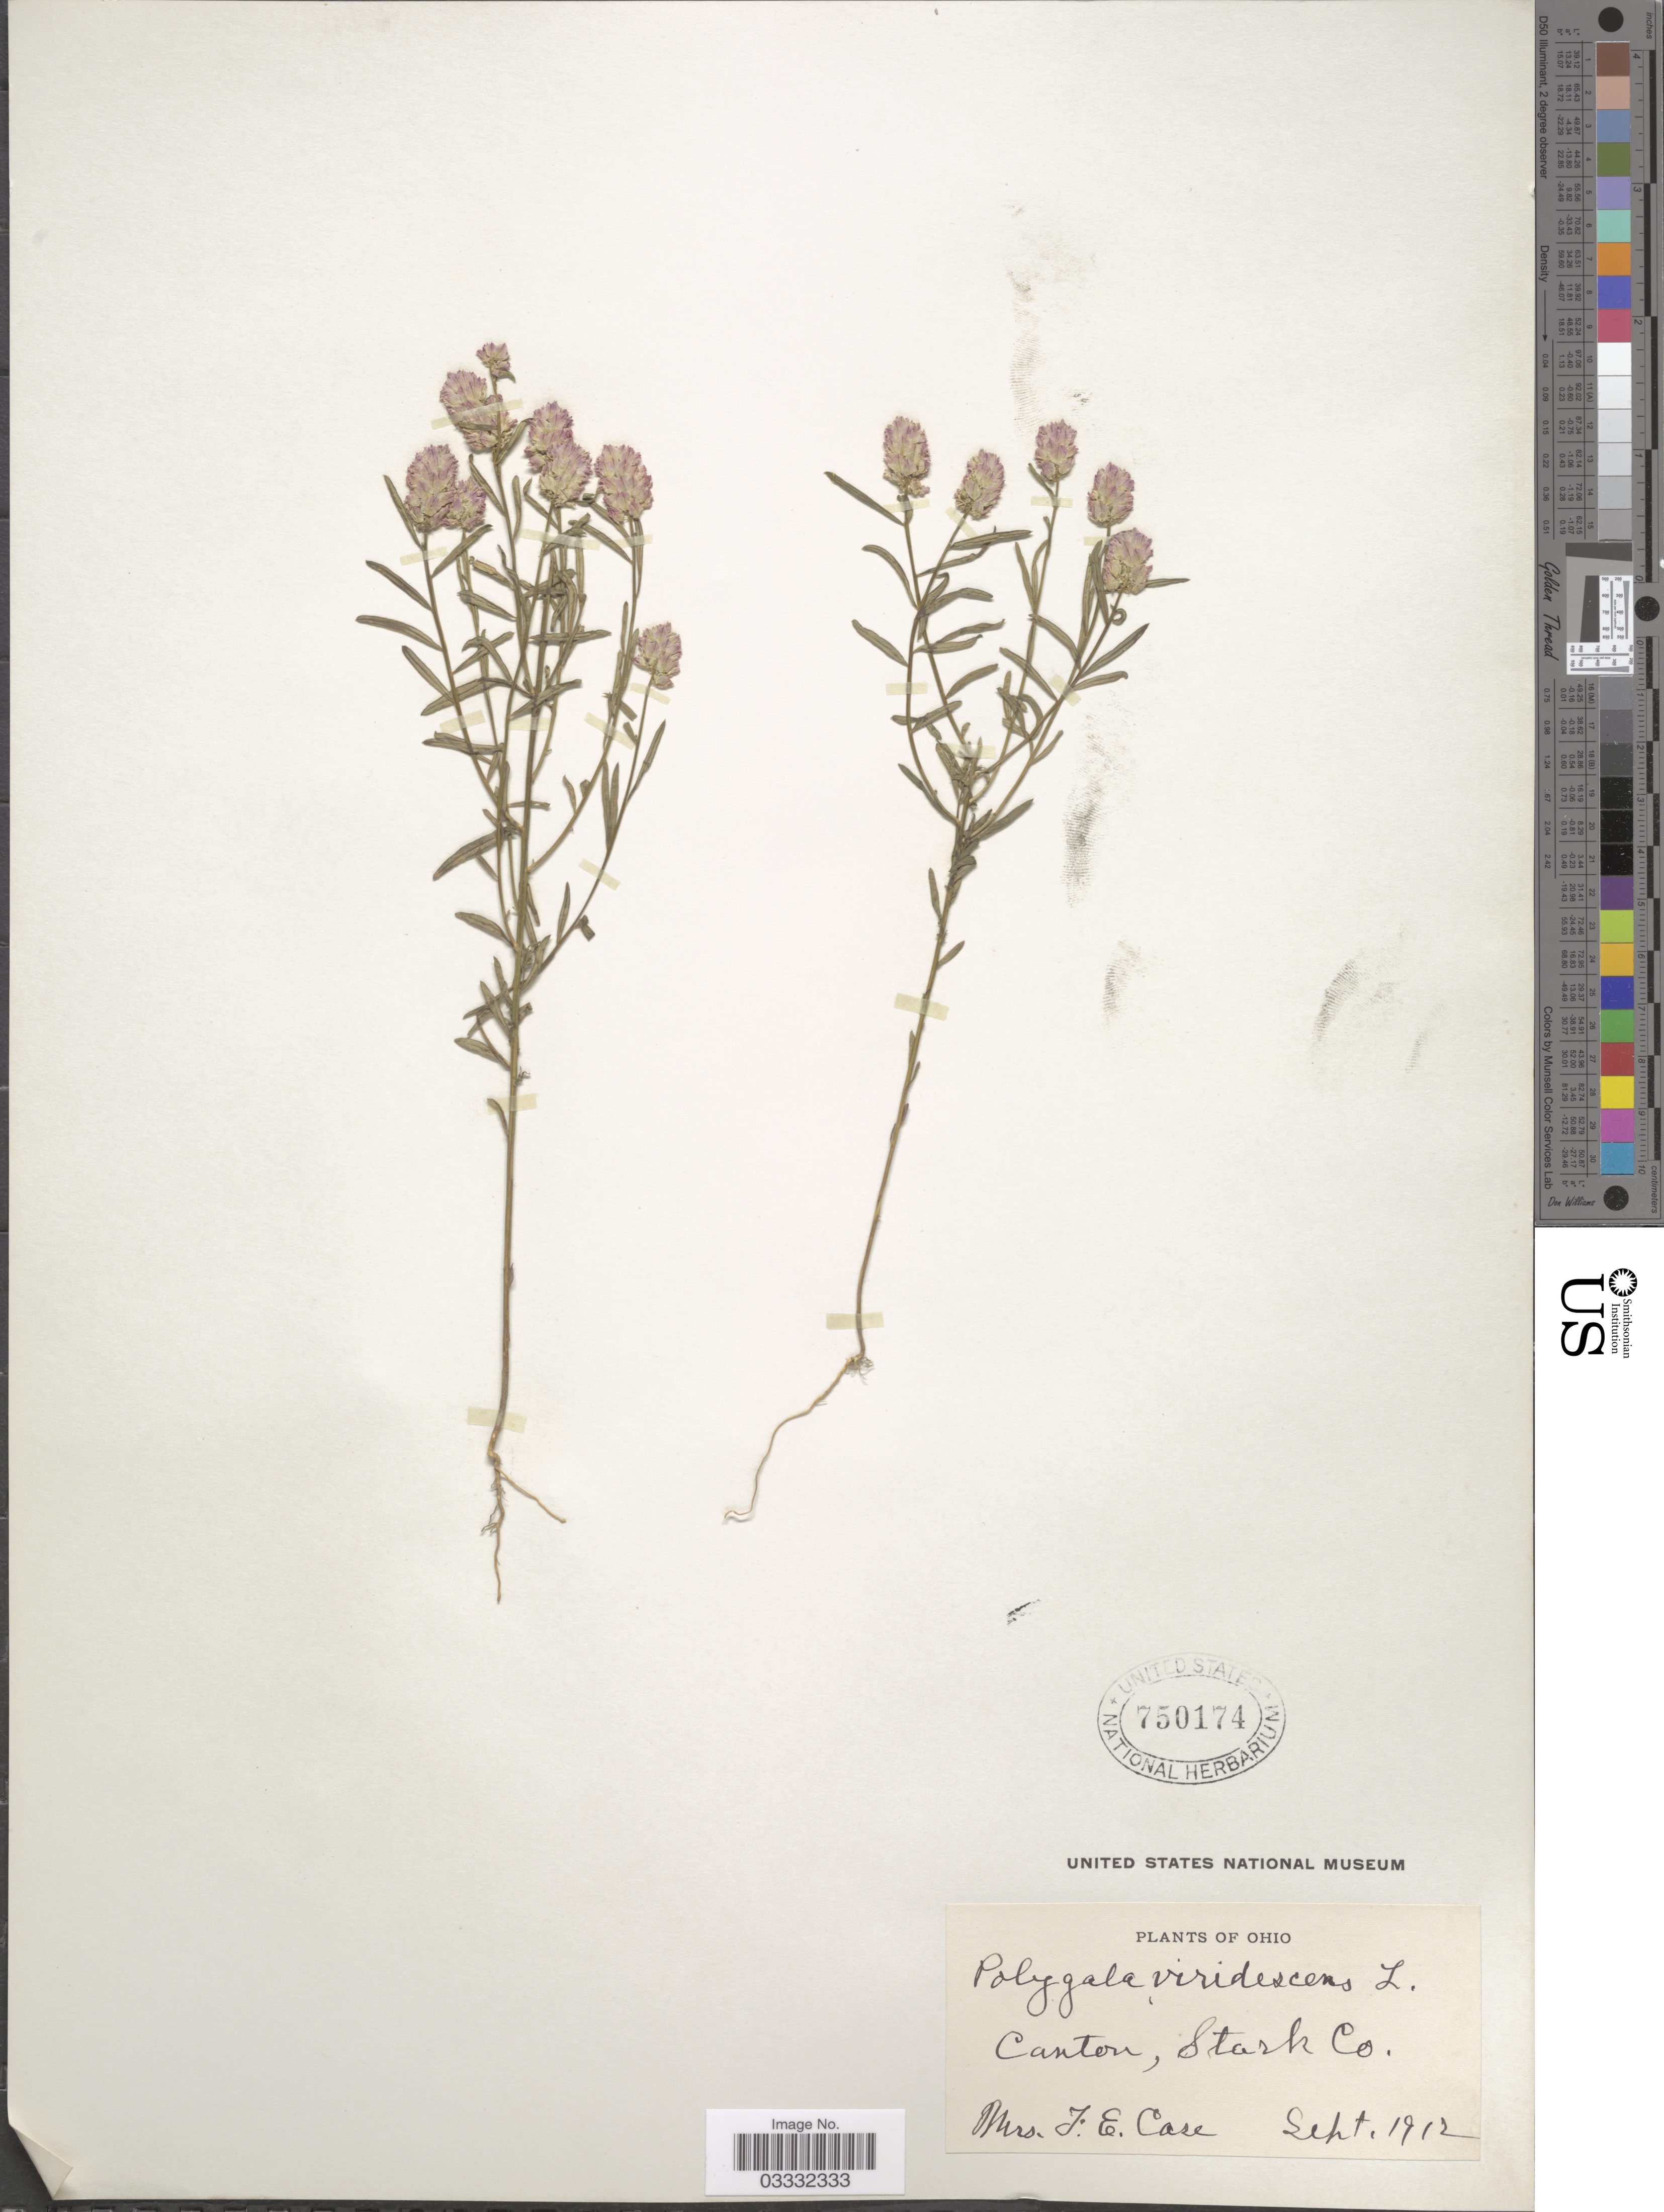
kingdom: Plantae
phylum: Tracheophyta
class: Magnoliopsida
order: Fabales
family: Polygalaceae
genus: Polygala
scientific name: Polygala sanguinea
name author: L.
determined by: Strong, Mark T., (BOT), Smithsonian Institution - National Museum of Natural History (UNITED STATES)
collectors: J. Case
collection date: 1912-09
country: United States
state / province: Ohio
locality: Canton, Stark Co.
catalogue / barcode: US 750174